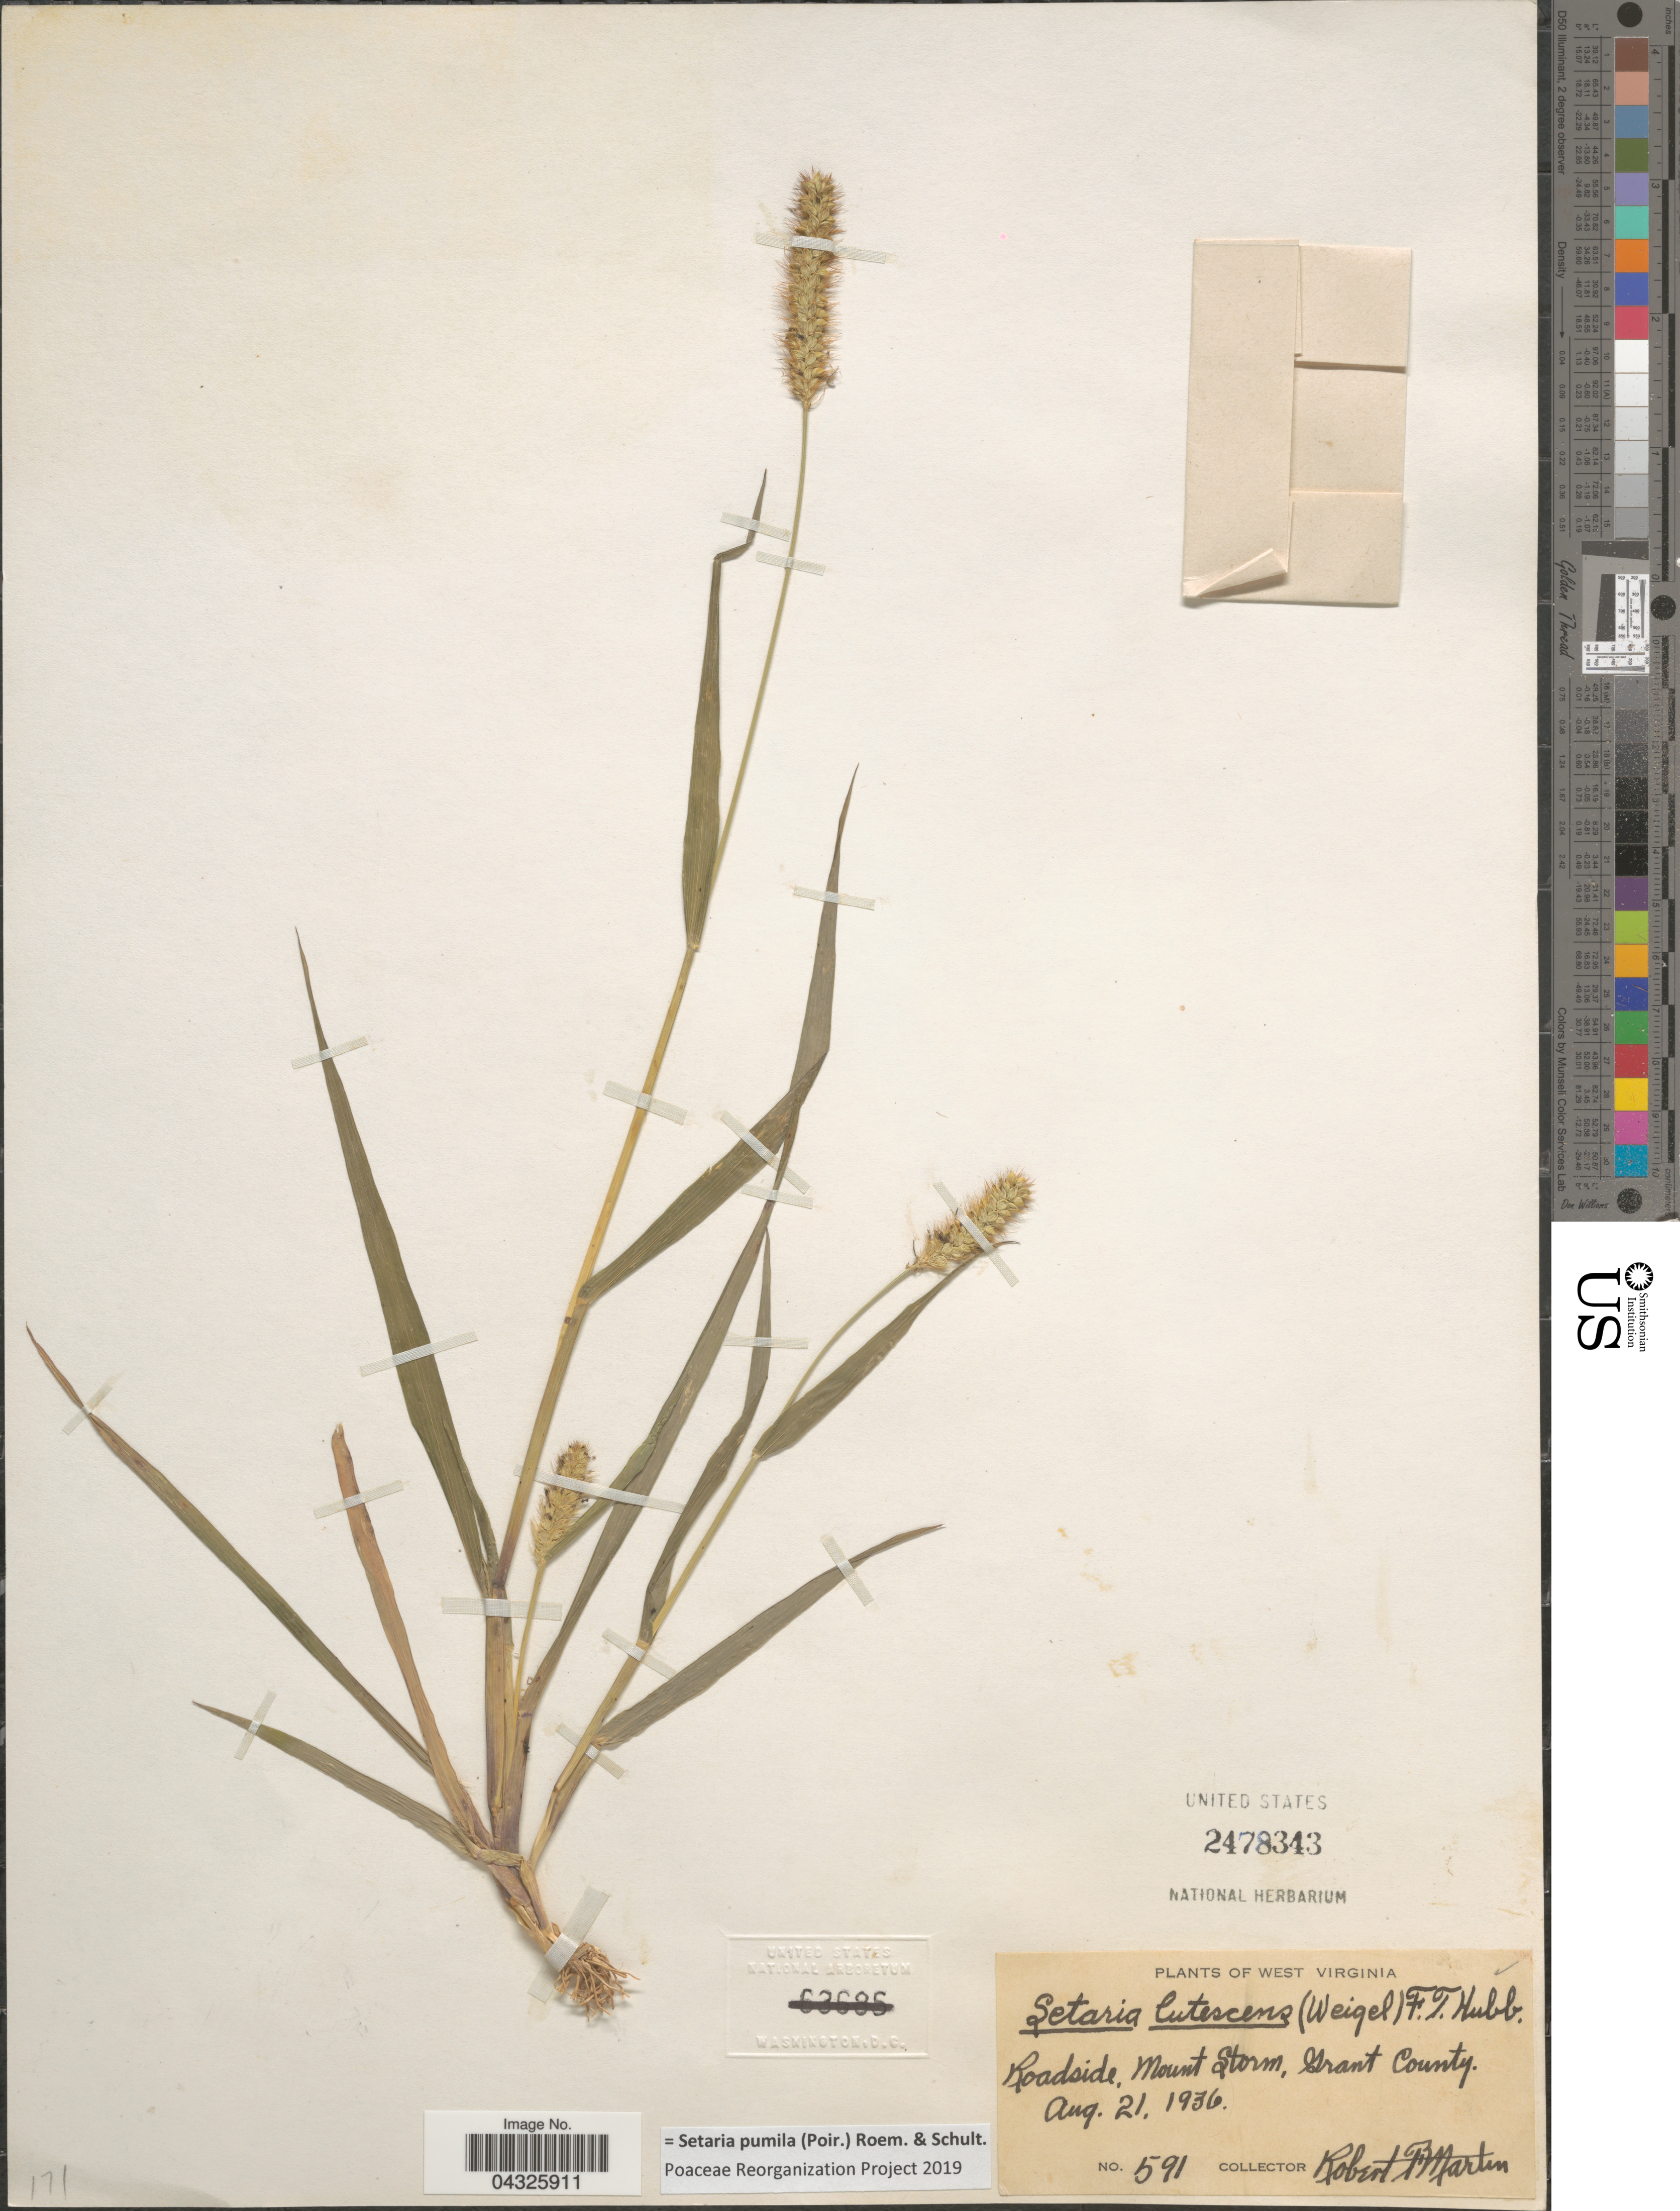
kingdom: Plantae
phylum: Tracheophyta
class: Liliopsida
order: Poales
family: Poaceae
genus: Setaria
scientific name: Setaria pumila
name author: (Poir.) Roem. & Schult.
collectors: R. B. Martin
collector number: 591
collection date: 1936-08-21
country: United States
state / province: West Virginia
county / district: Grant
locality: Roadside, Mount Storm, Grant County.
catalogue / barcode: US 2478343